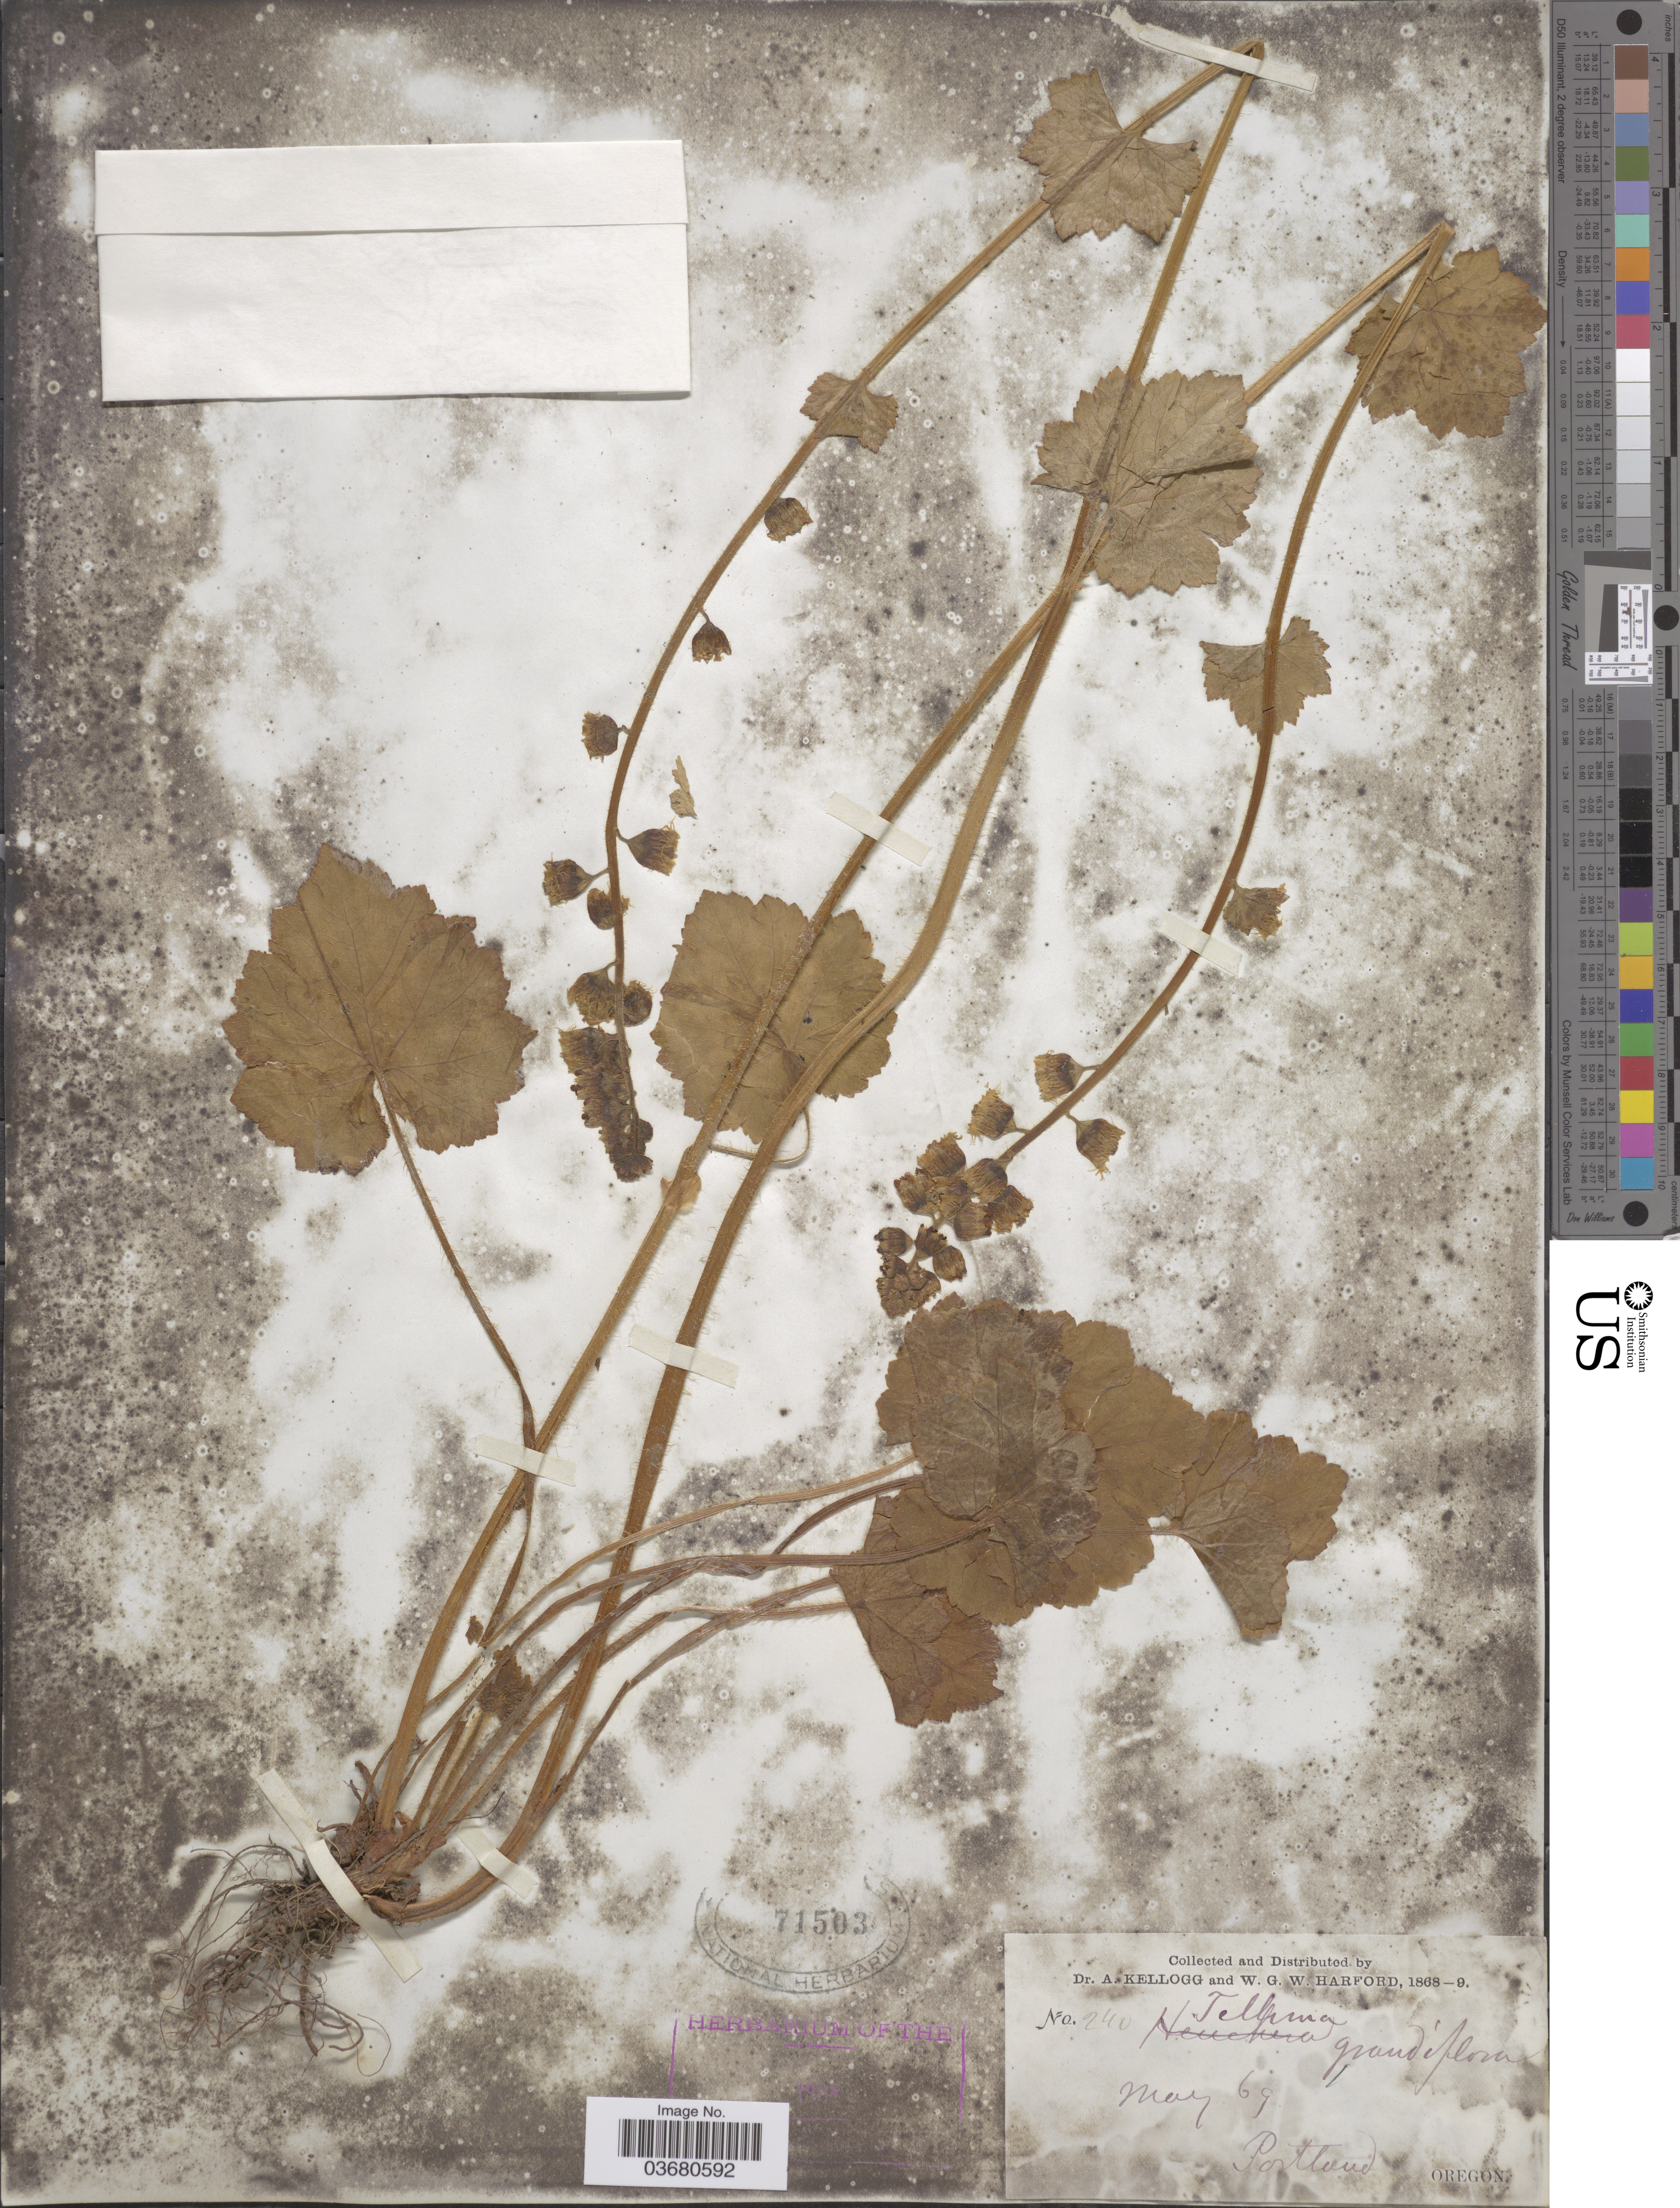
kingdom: Plantae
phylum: Tracheophyta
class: Magnoliopsida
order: Saxifragales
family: Saxifragaceae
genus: Tellima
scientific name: Tellima grandiflora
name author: (Pursh) Douglas ex Lindl.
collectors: A. Kellogg & W. G. W. Harford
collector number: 240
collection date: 1869-05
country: United States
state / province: Oregon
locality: Portland.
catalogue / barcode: US 71503